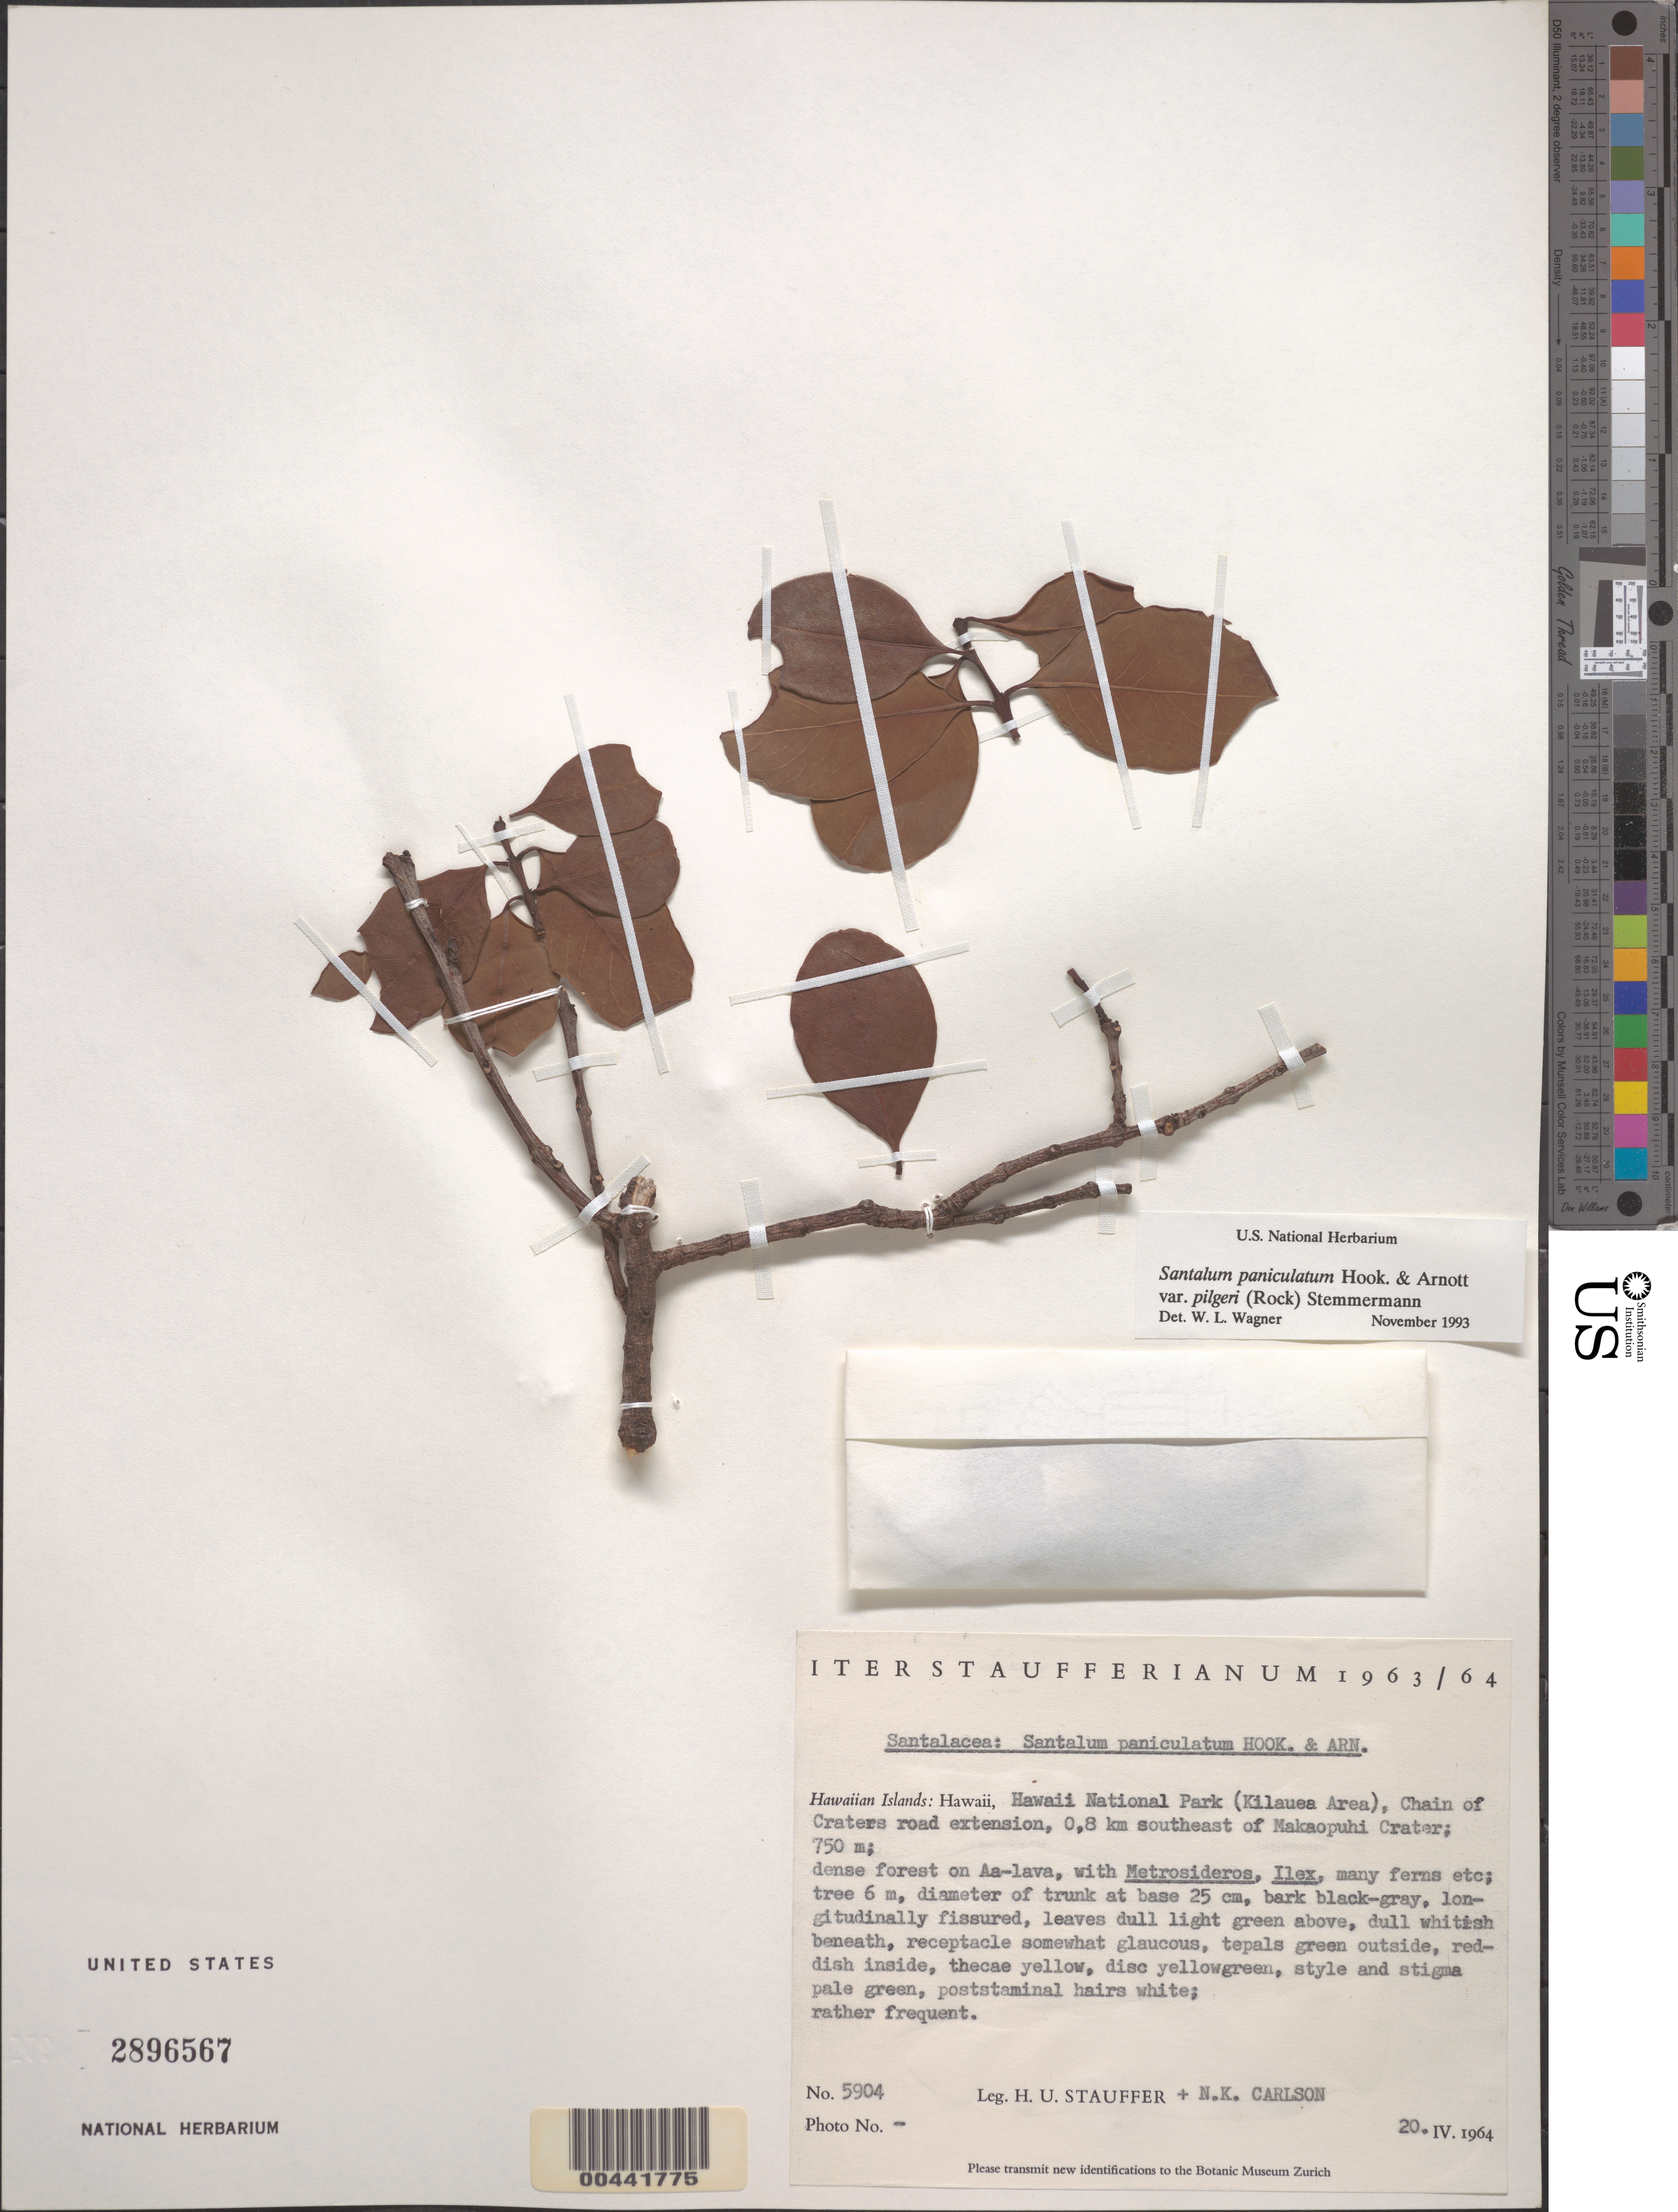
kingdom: Plantae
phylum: Tracheophyta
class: Magnoliopsida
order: Santalales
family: Santalaceae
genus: Santalum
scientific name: Santalum paniculatum var. pilgeri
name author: (Rock) Stemmerm.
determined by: Wagner, W. L., (BOT), Smithsonian Institution - National Museum of Natural History (UNITED STATES)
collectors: H. U. Stauffer & N. Carlson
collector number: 5904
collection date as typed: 20 Apr 1964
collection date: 1964-04-20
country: United States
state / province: Hawaii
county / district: Hawaii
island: Hawaii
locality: Hawaii National Park (Kilauea Area), Chain of Craters road extension, 0.8 km southeast of Makaopuhi Crater.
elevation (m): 750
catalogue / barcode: US 2896567